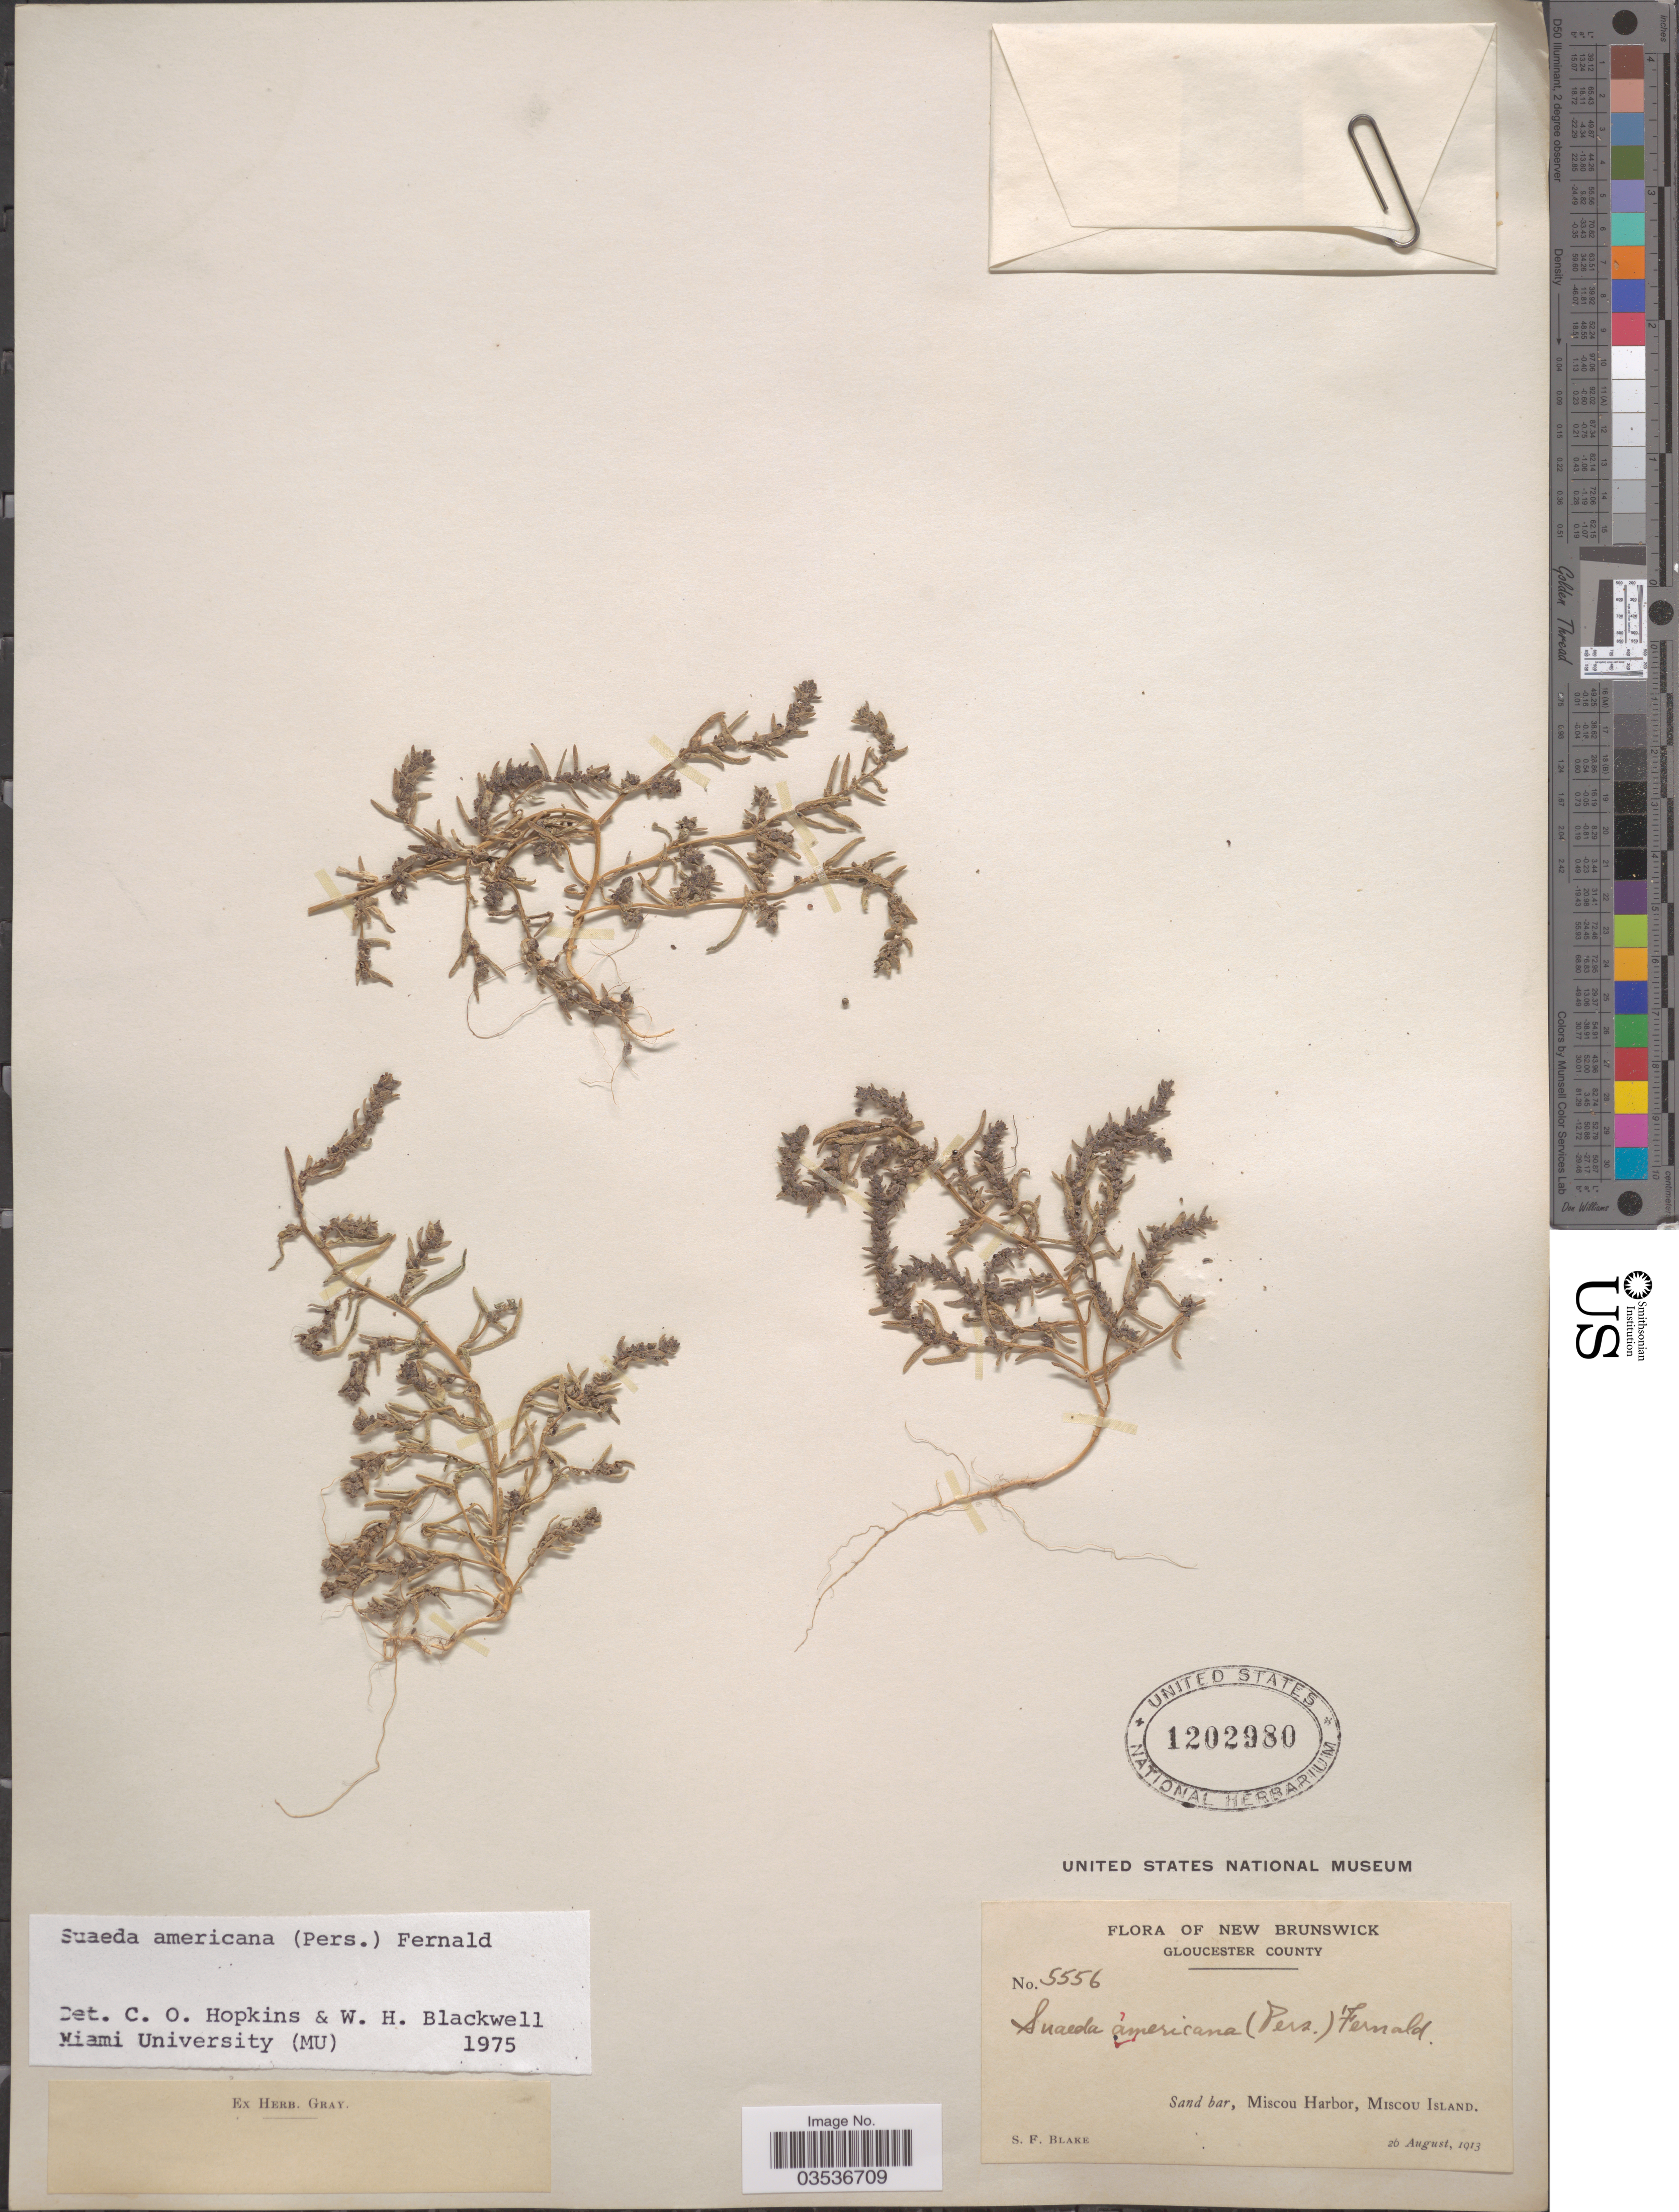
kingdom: Plantae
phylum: Tracheophyta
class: Magnoliopsida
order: Caryophyllales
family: Amaranthaceae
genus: Suaeda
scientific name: Suaeda americana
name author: (Pers.) Fernald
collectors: S. Blake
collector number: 5556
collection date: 1913-08-26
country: Canada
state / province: New Brunswick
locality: Gloucester County. Sand bar, Miscou Harbor, Miscou Island.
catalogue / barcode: US 1202980